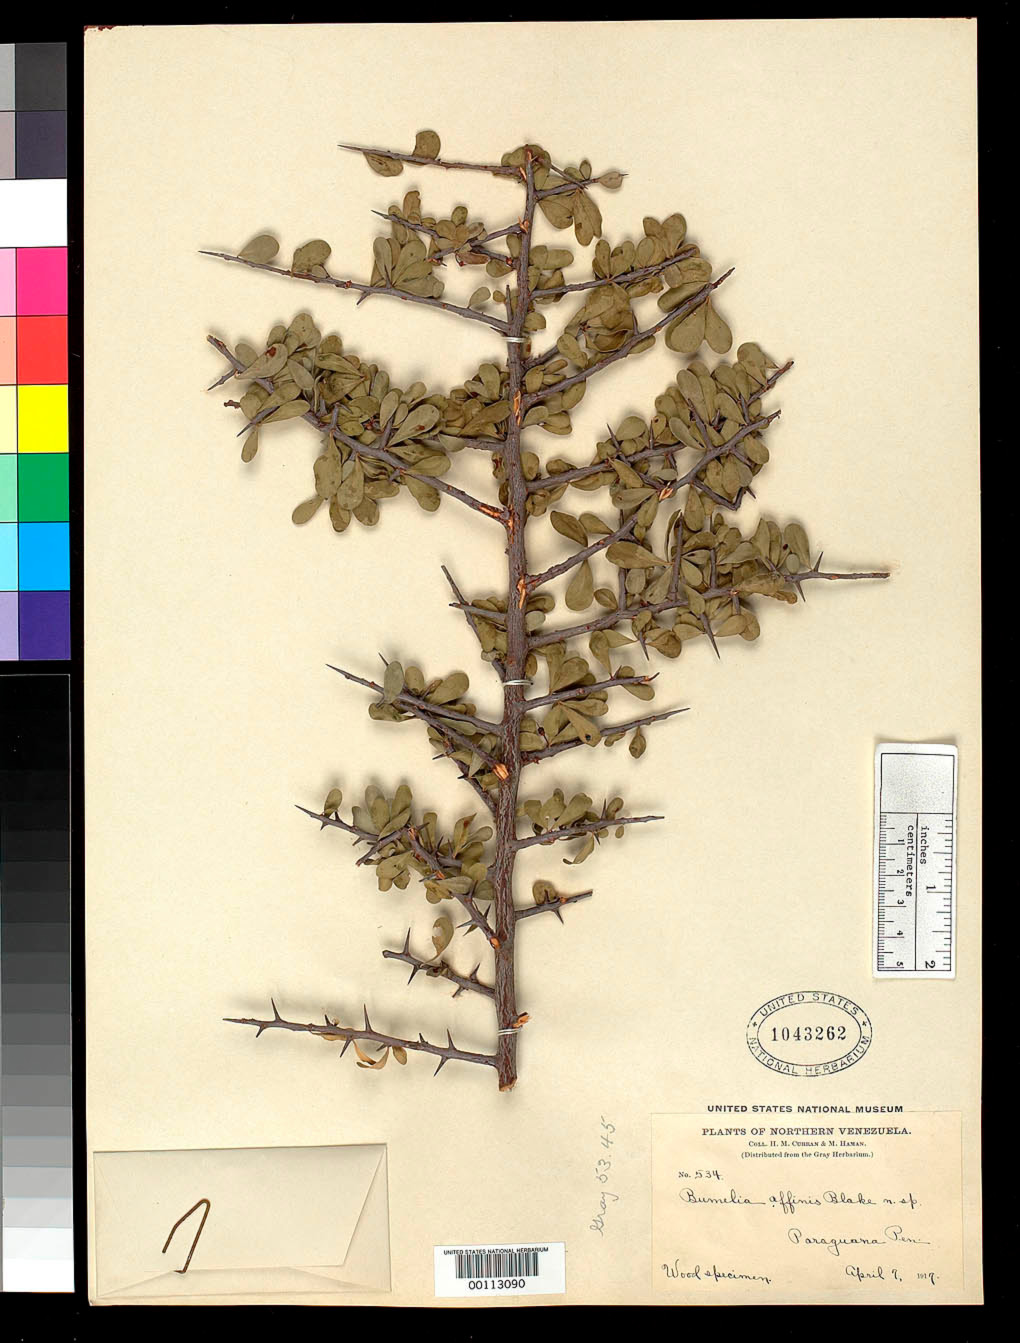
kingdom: Plantae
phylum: Tracheophyta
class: Magnoliopsida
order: Ericales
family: Sapotaceae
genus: Bumelia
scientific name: Bumelia affinis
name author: S.F. Blake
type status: Isotype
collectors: H. M. Curran & M. Haman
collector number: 534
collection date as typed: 07 Apr 1917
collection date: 1917-04-07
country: Venezuela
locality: Paraguana Peninsula.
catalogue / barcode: US 1043262